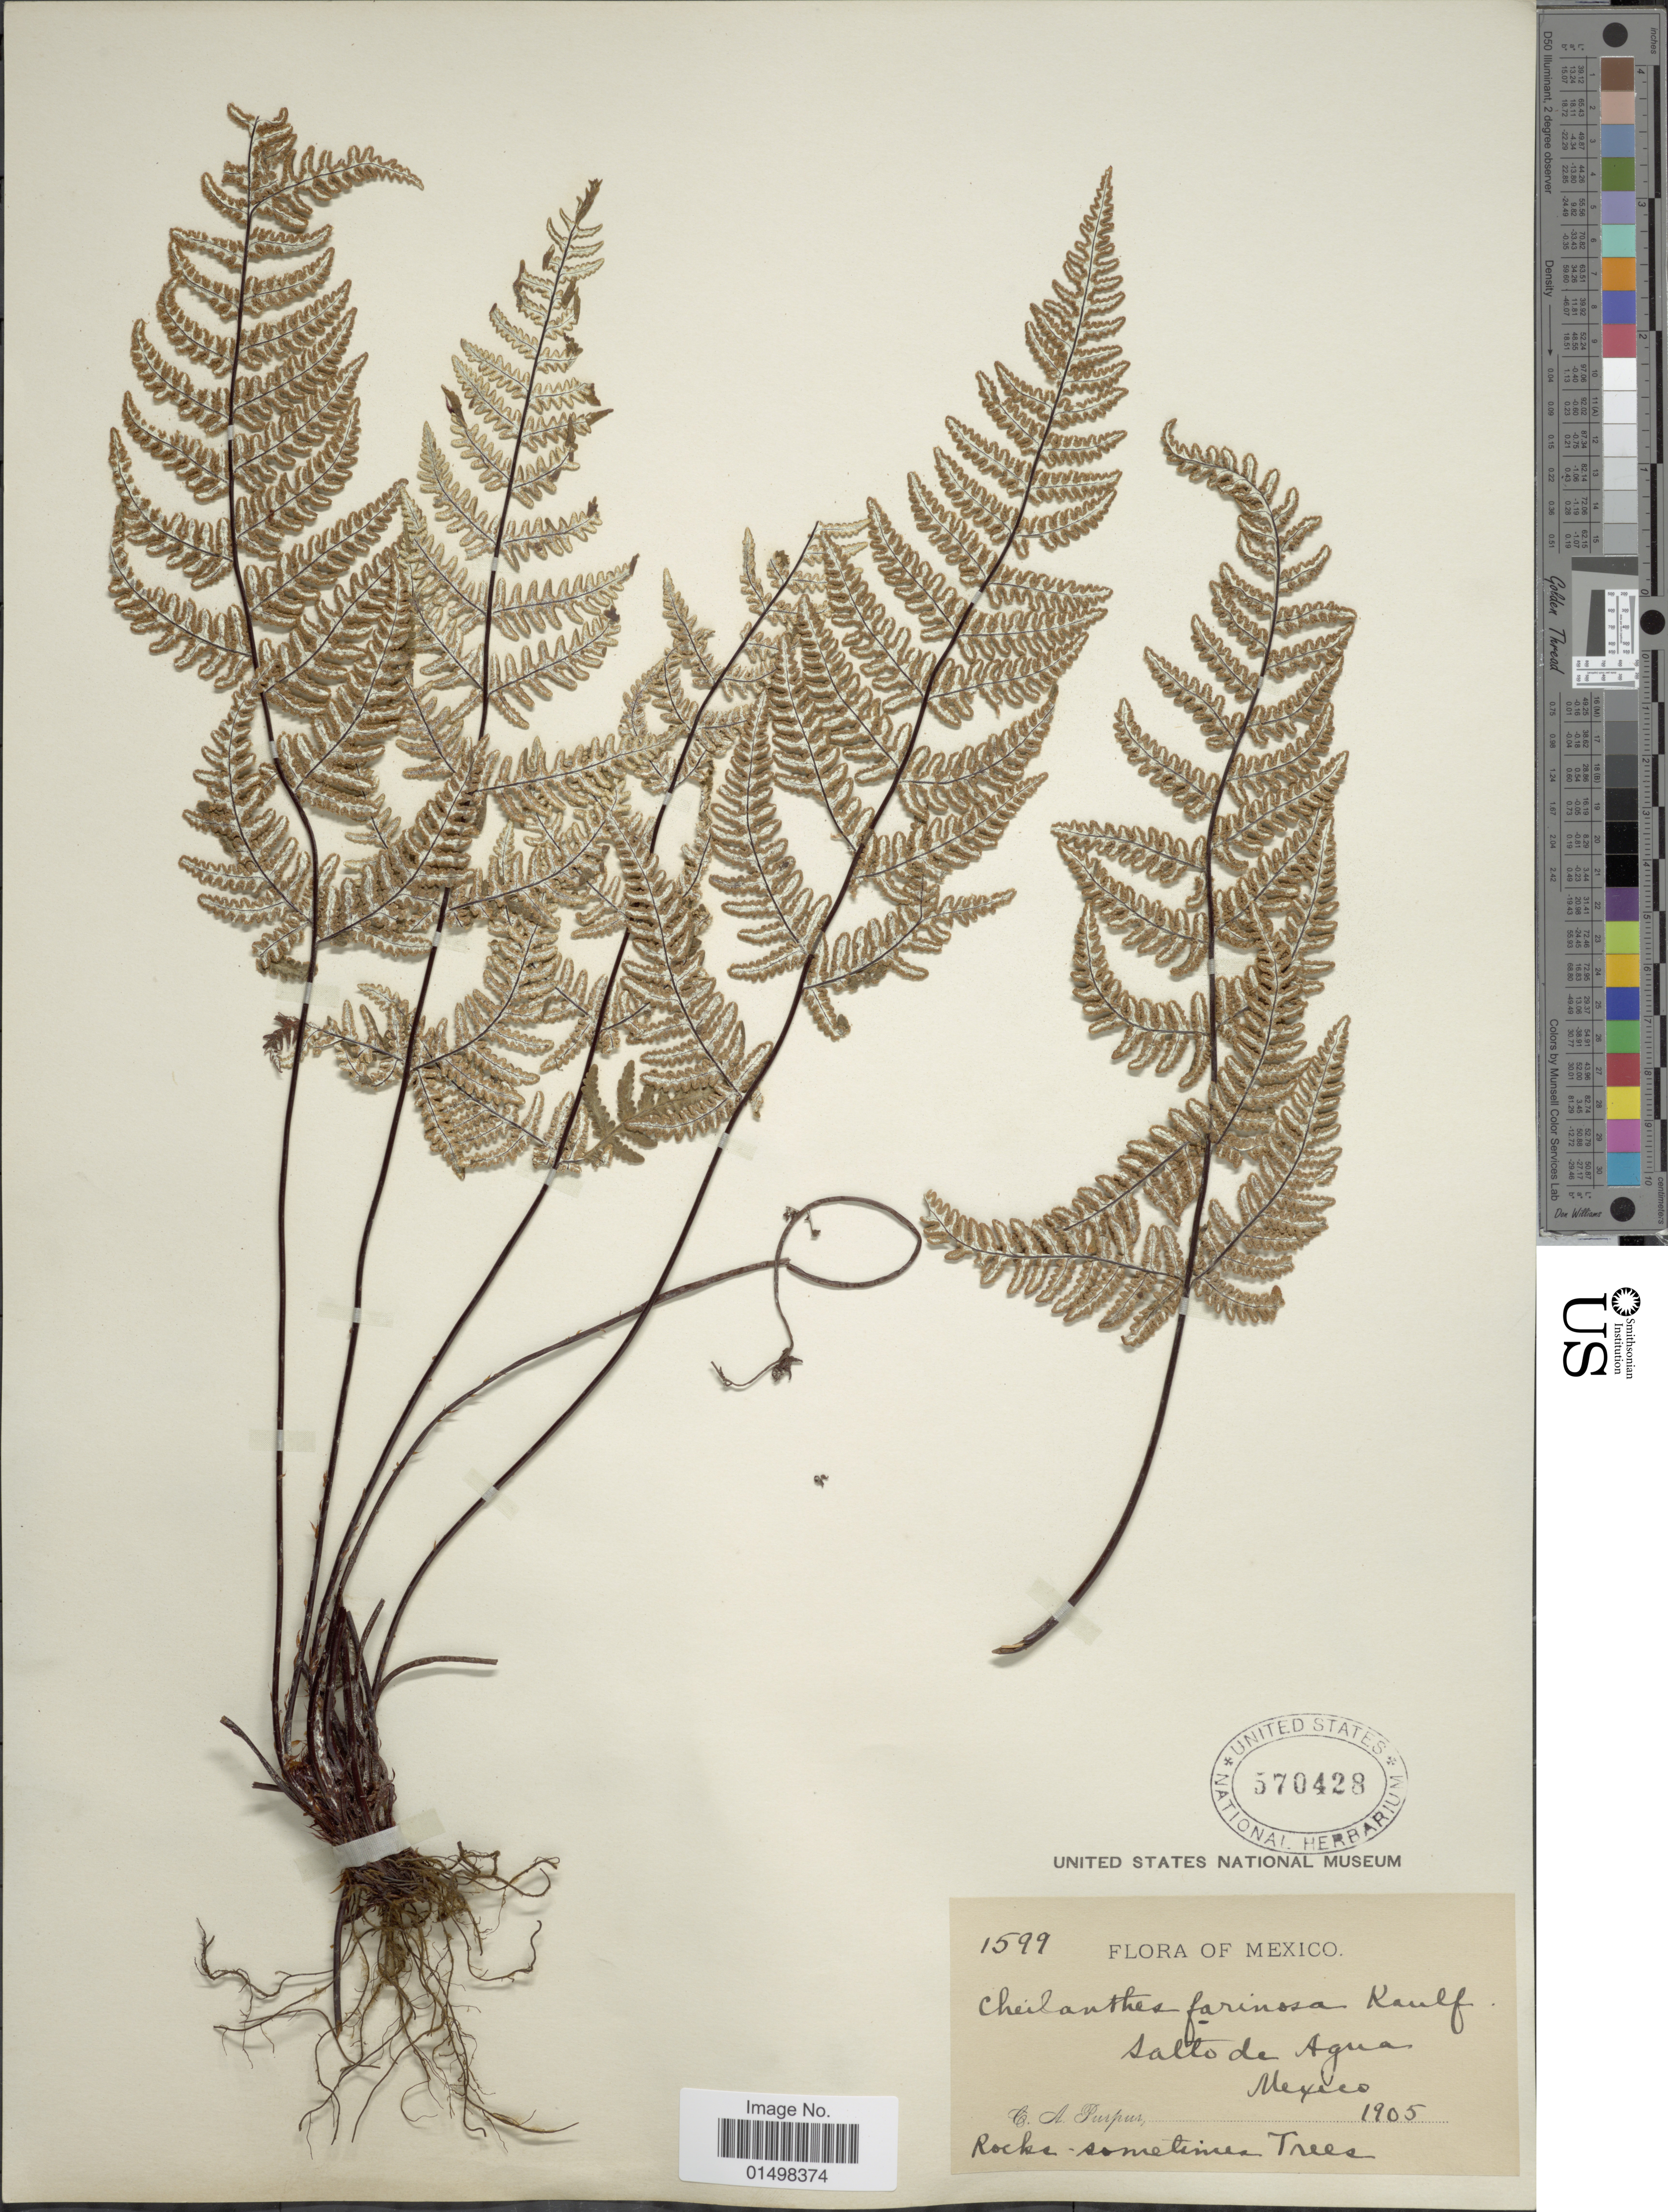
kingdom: Plantae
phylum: Tracheophyta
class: Polypodiopsida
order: Polypodiales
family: Pteridaceae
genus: Aleuritopteris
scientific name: Aleuritopteris farinosa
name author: (Forssk.) Fée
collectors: C. A. Purpus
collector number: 1599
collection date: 1905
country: Mexico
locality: Salto de Agua.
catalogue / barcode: US 570428